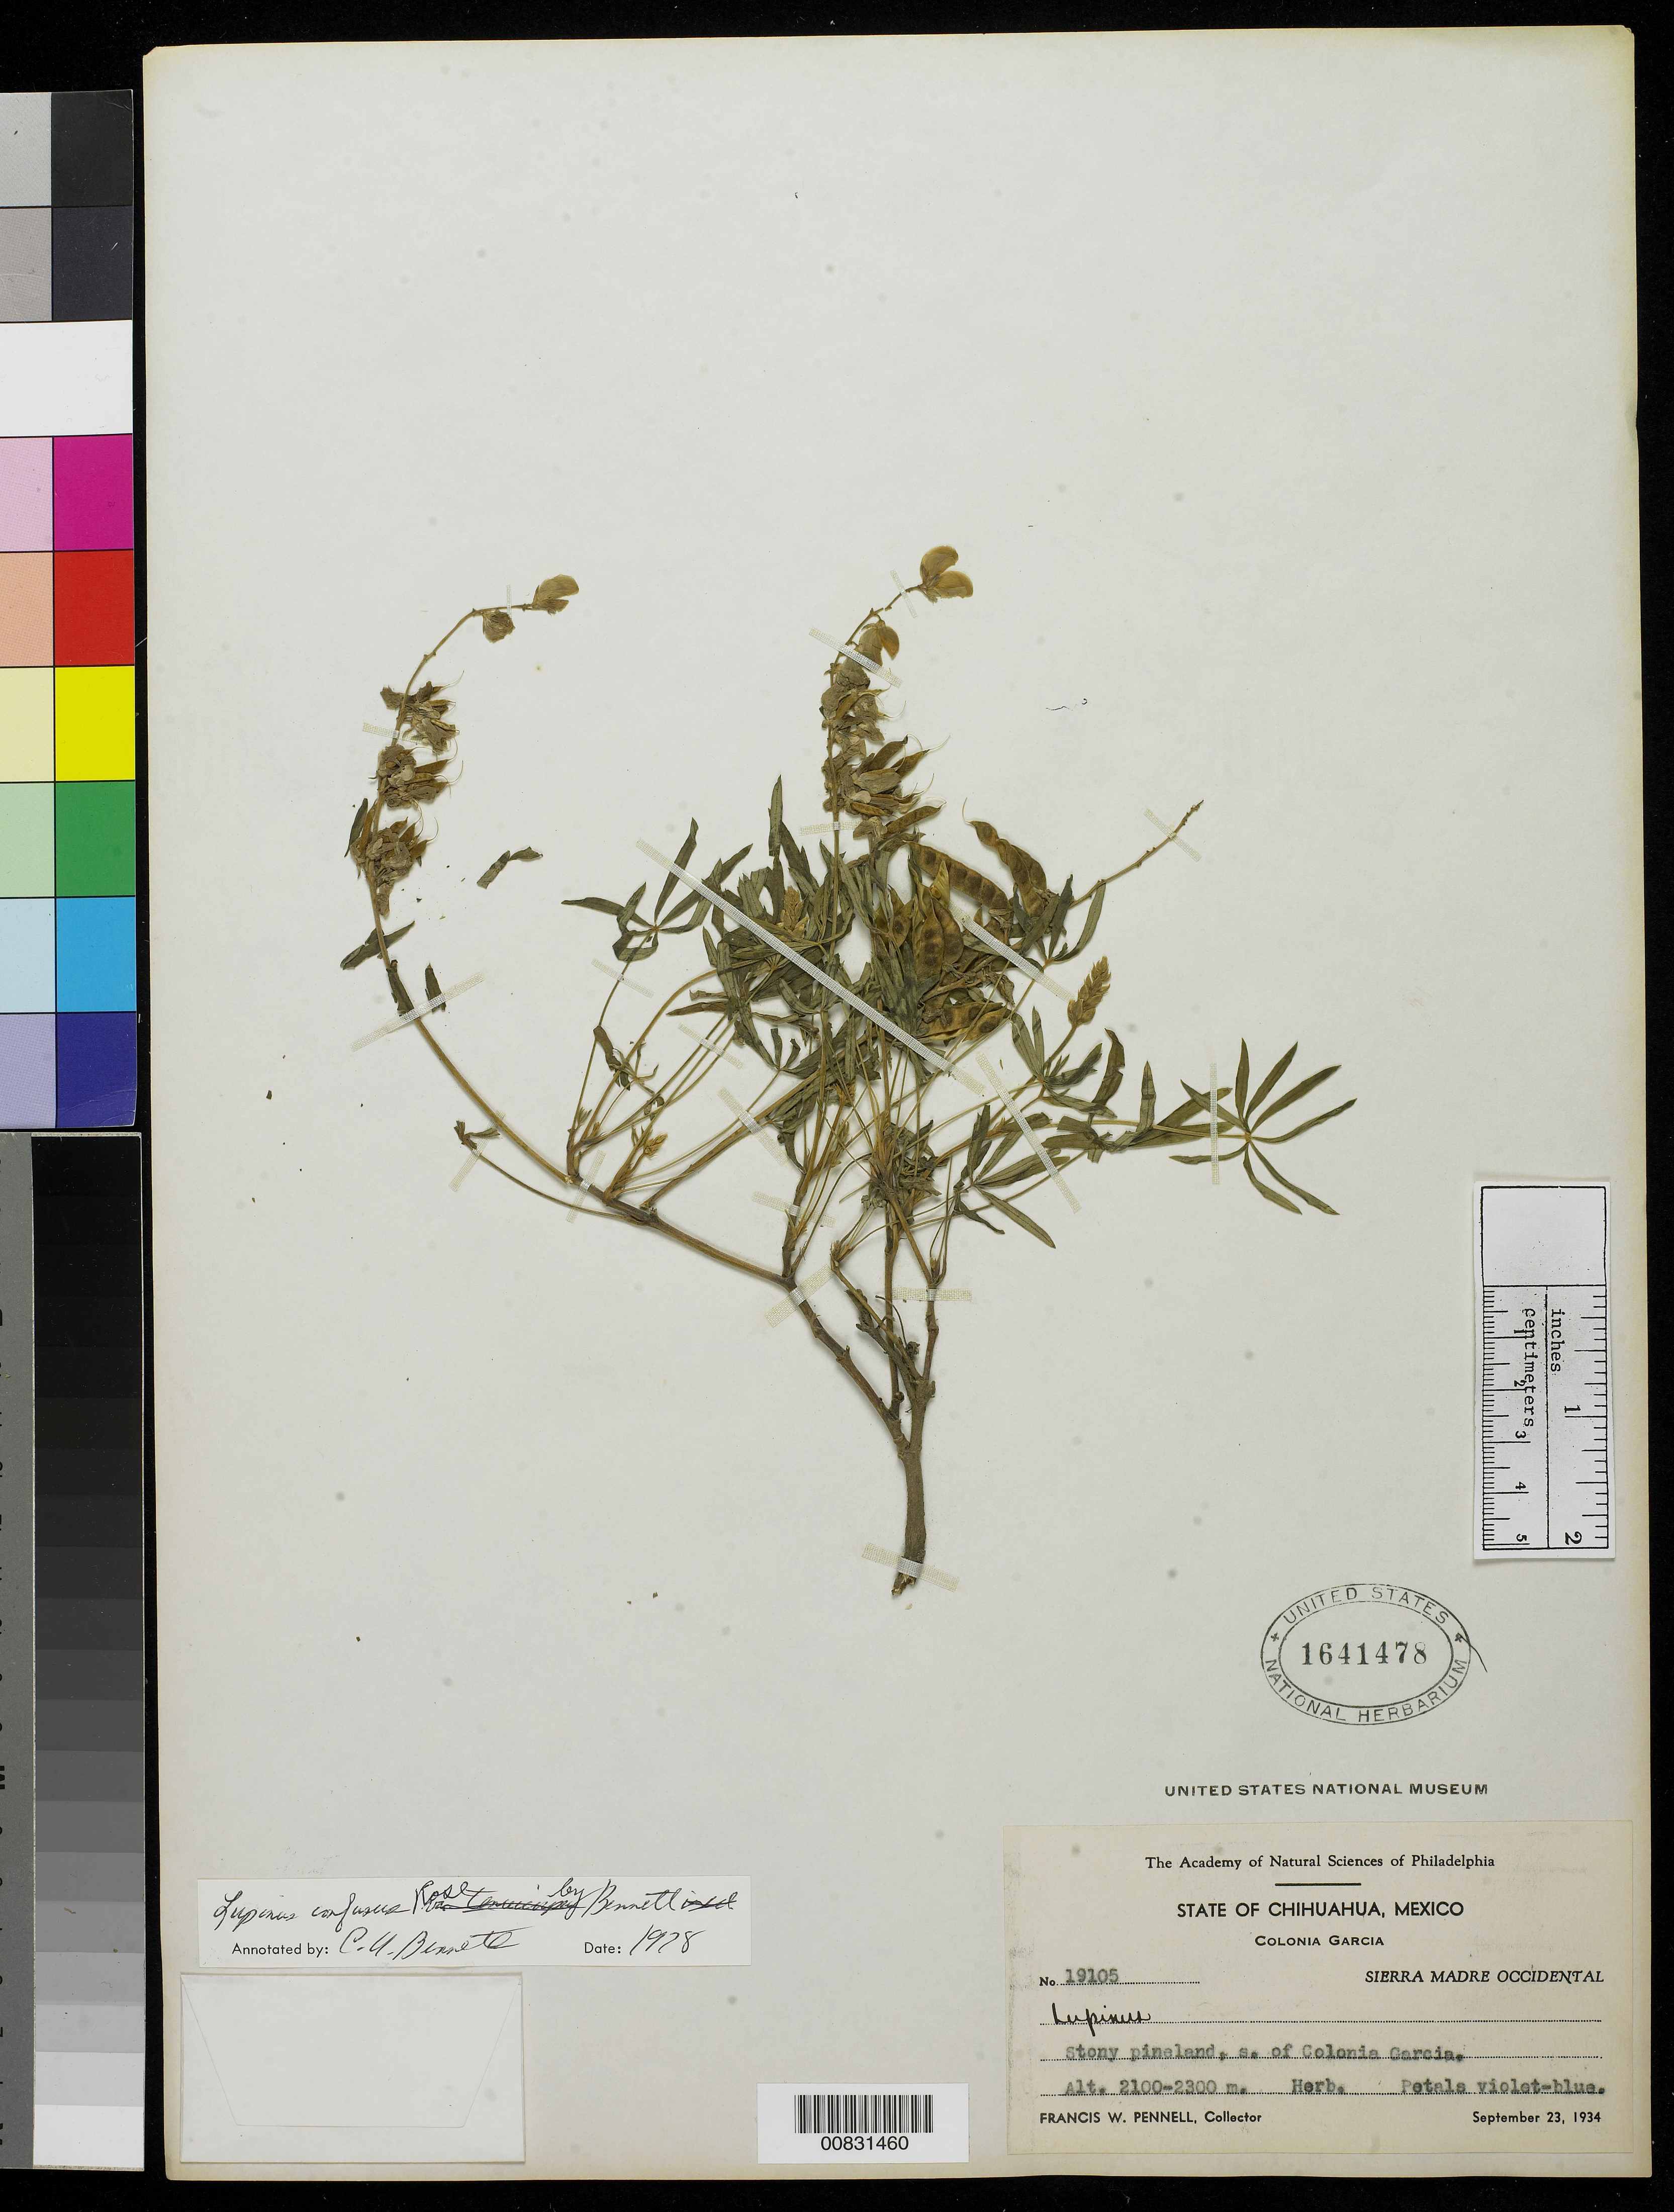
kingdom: Plantae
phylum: Tracheophyta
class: Magnoliopsida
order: Fabales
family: Fabaceae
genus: Lupinus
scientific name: Lupinus confusus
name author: Rose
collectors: F. W. Pennell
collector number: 19105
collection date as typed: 23 Sep 1934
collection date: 1934-09-23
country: Mexico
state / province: Chihuahua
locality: South of Colonia García, Sierra Madre Occidental.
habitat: Stony pineland.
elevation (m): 2300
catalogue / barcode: US 1641478